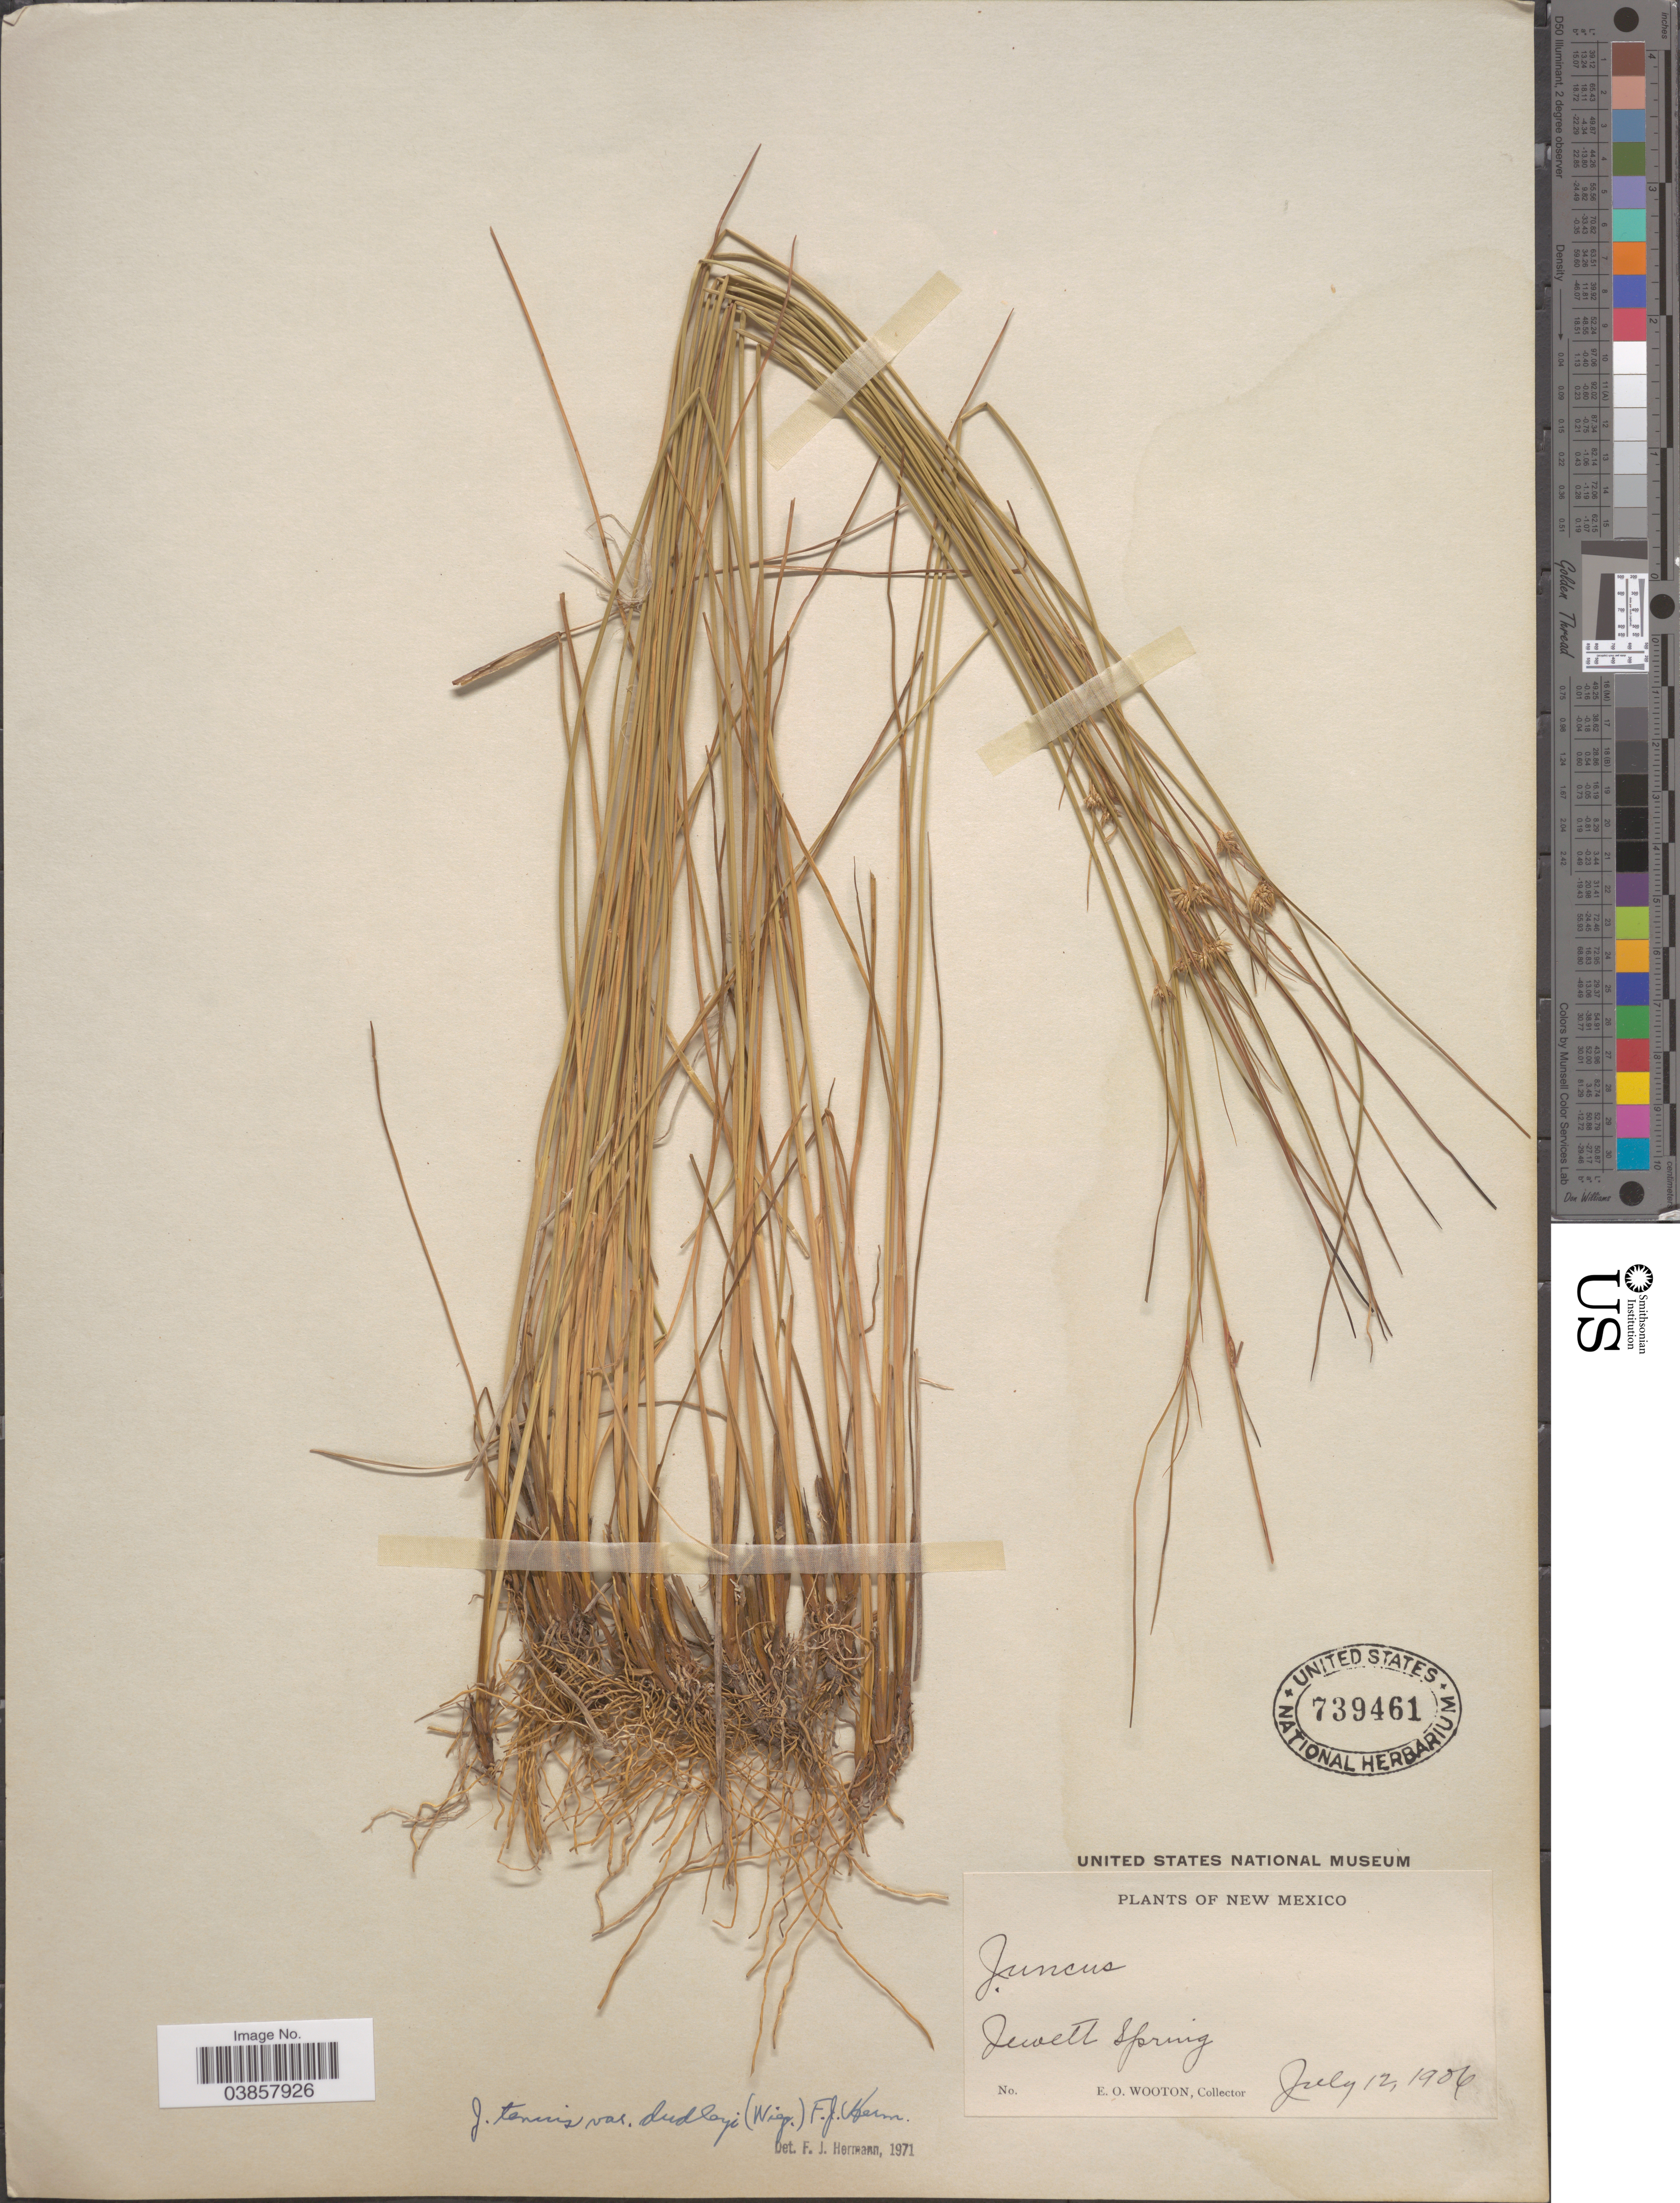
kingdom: Plantae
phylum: Tracheophyta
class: Liliopsida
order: Poales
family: Juncaceae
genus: Juncus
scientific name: Juncus tenuis var. dudleyi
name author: (Wiegand) F.J. Herm.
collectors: E. O. Wooton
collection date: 1906-07-12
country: United States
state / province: New Mexico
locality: Jewett Spring.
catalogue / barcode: US 739461